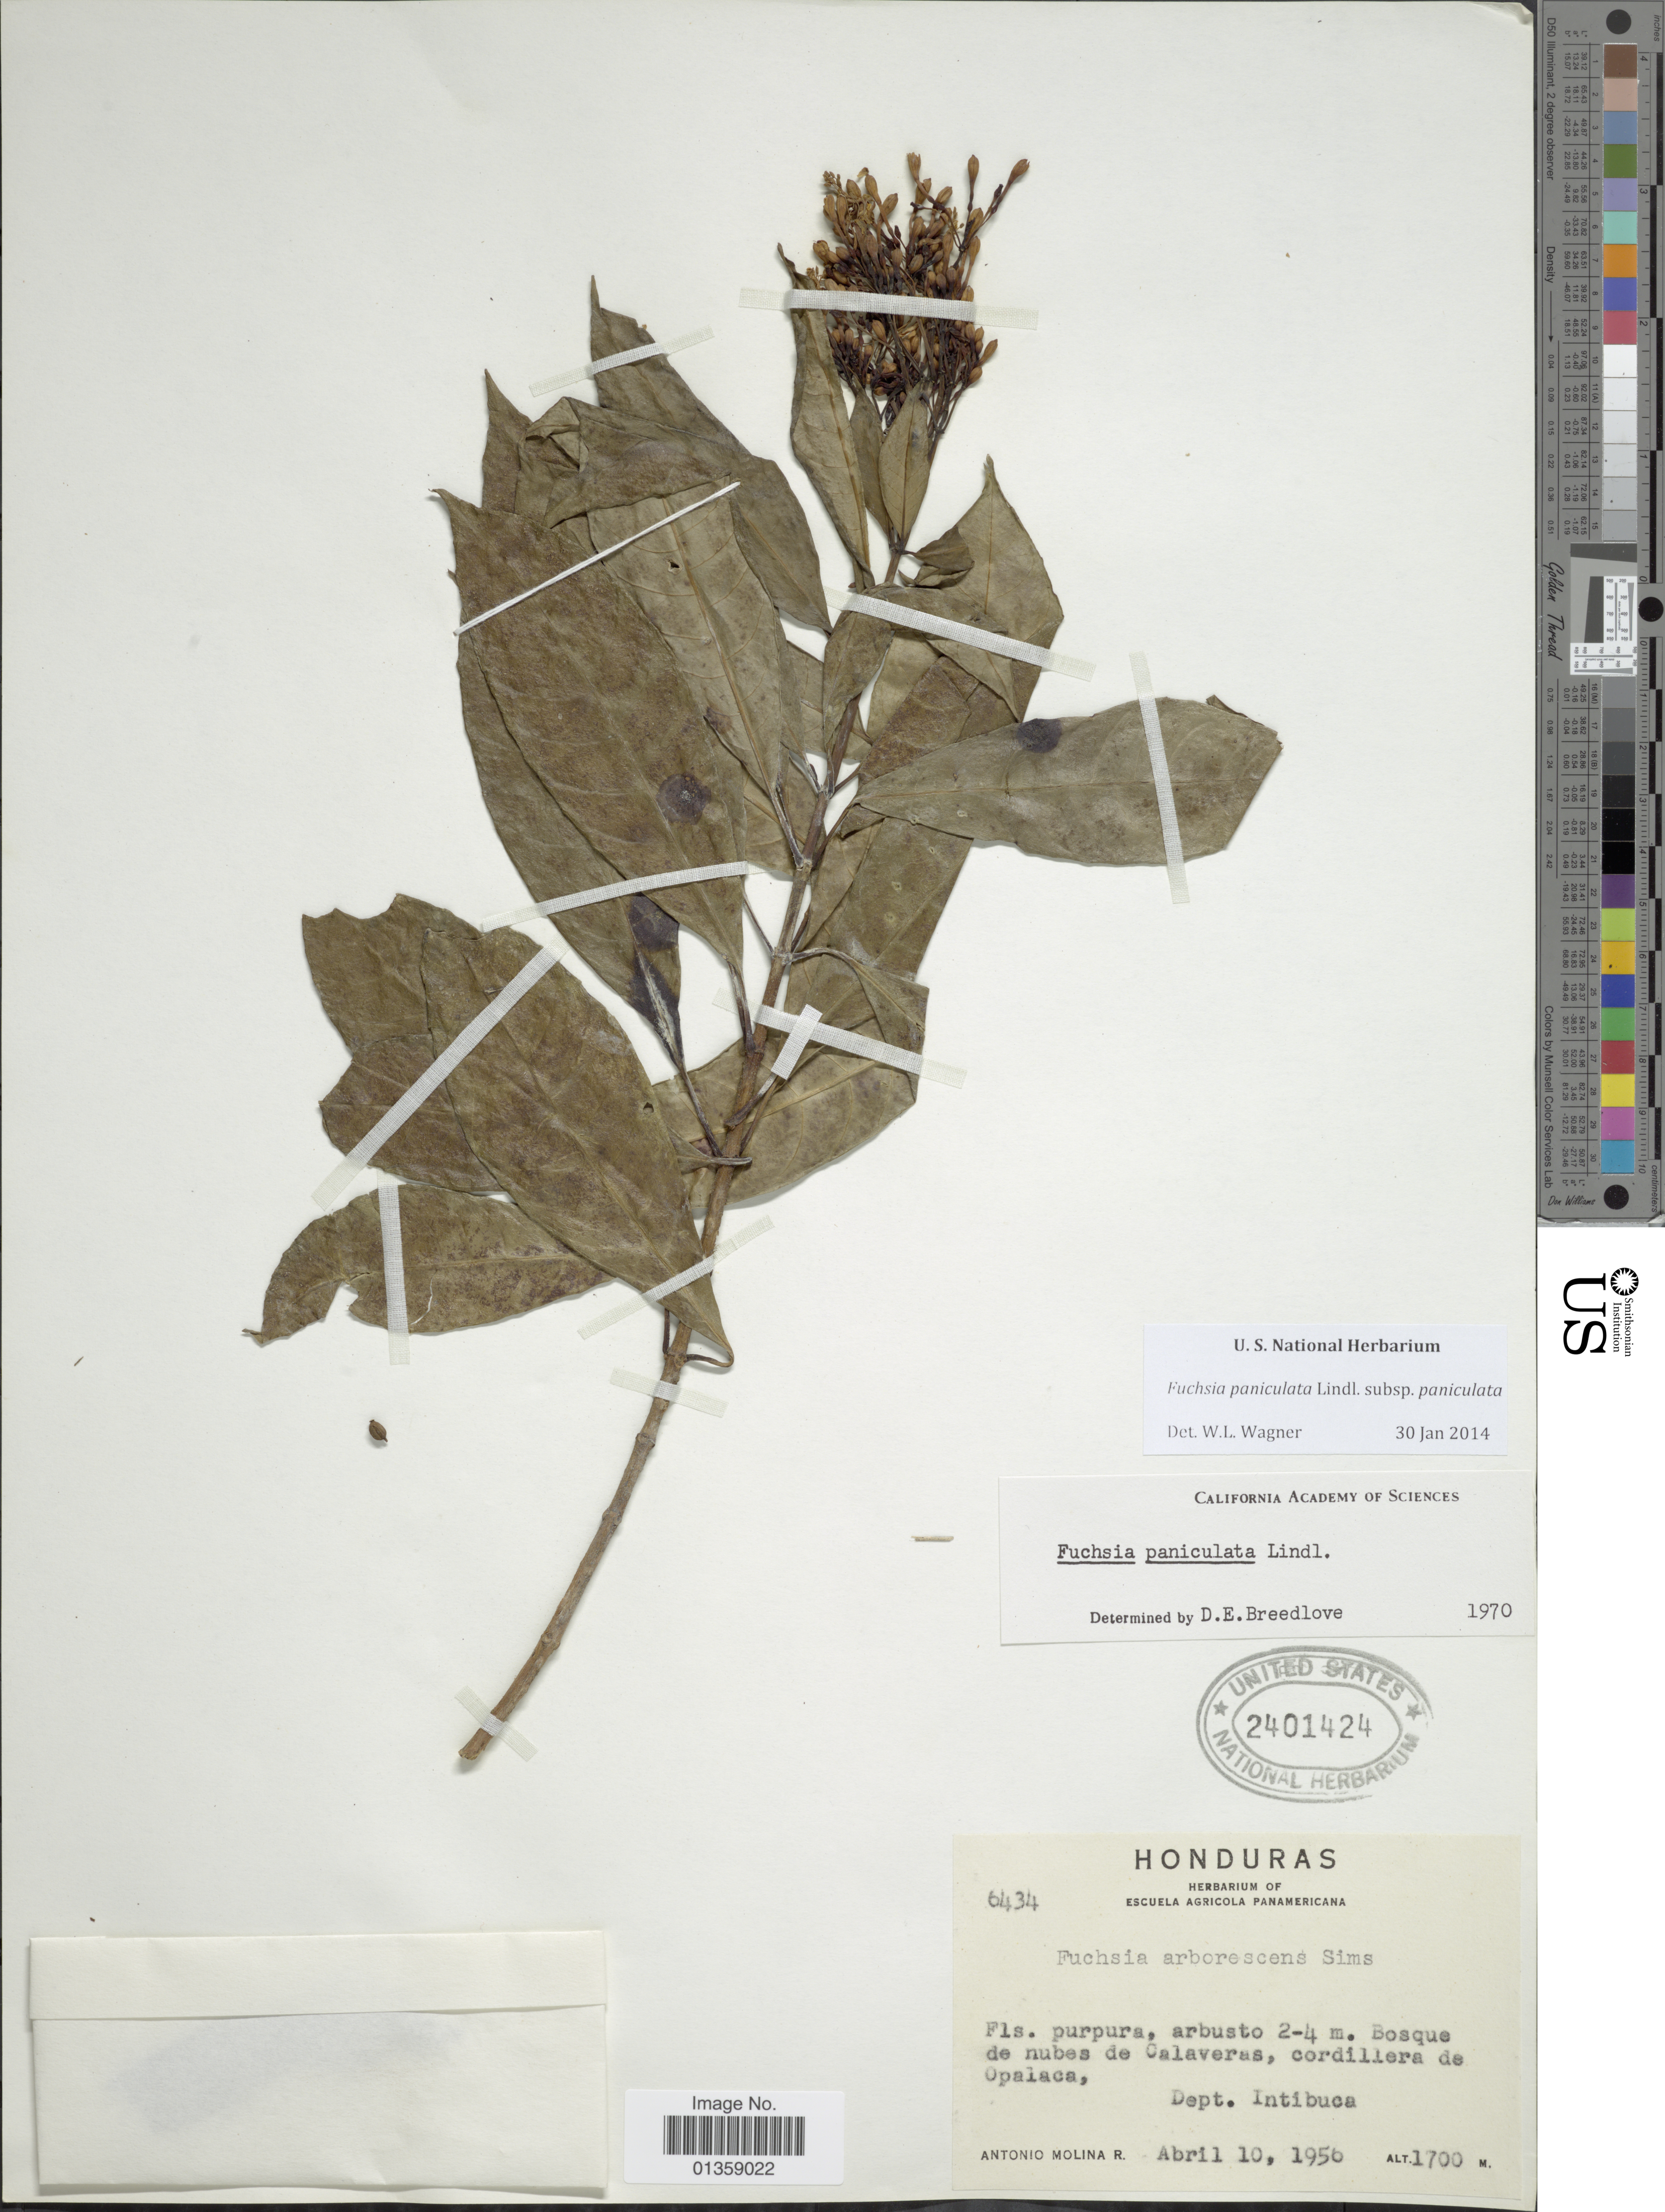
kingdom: Plantae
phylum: Tracheophyta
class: Magnoliopsida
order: Myrtales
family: Onagraceae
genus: Fuchsia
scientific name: Fuchsia paniculata subsp. paniculata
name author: Lindl.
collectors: A. Molina R.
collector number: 6434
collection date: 1956-04-10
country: Honduras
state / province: Intibuca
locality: Bosque de nubes de Calaveras, cordillera de Opalaca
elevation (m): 1700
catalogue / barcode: US 2401424